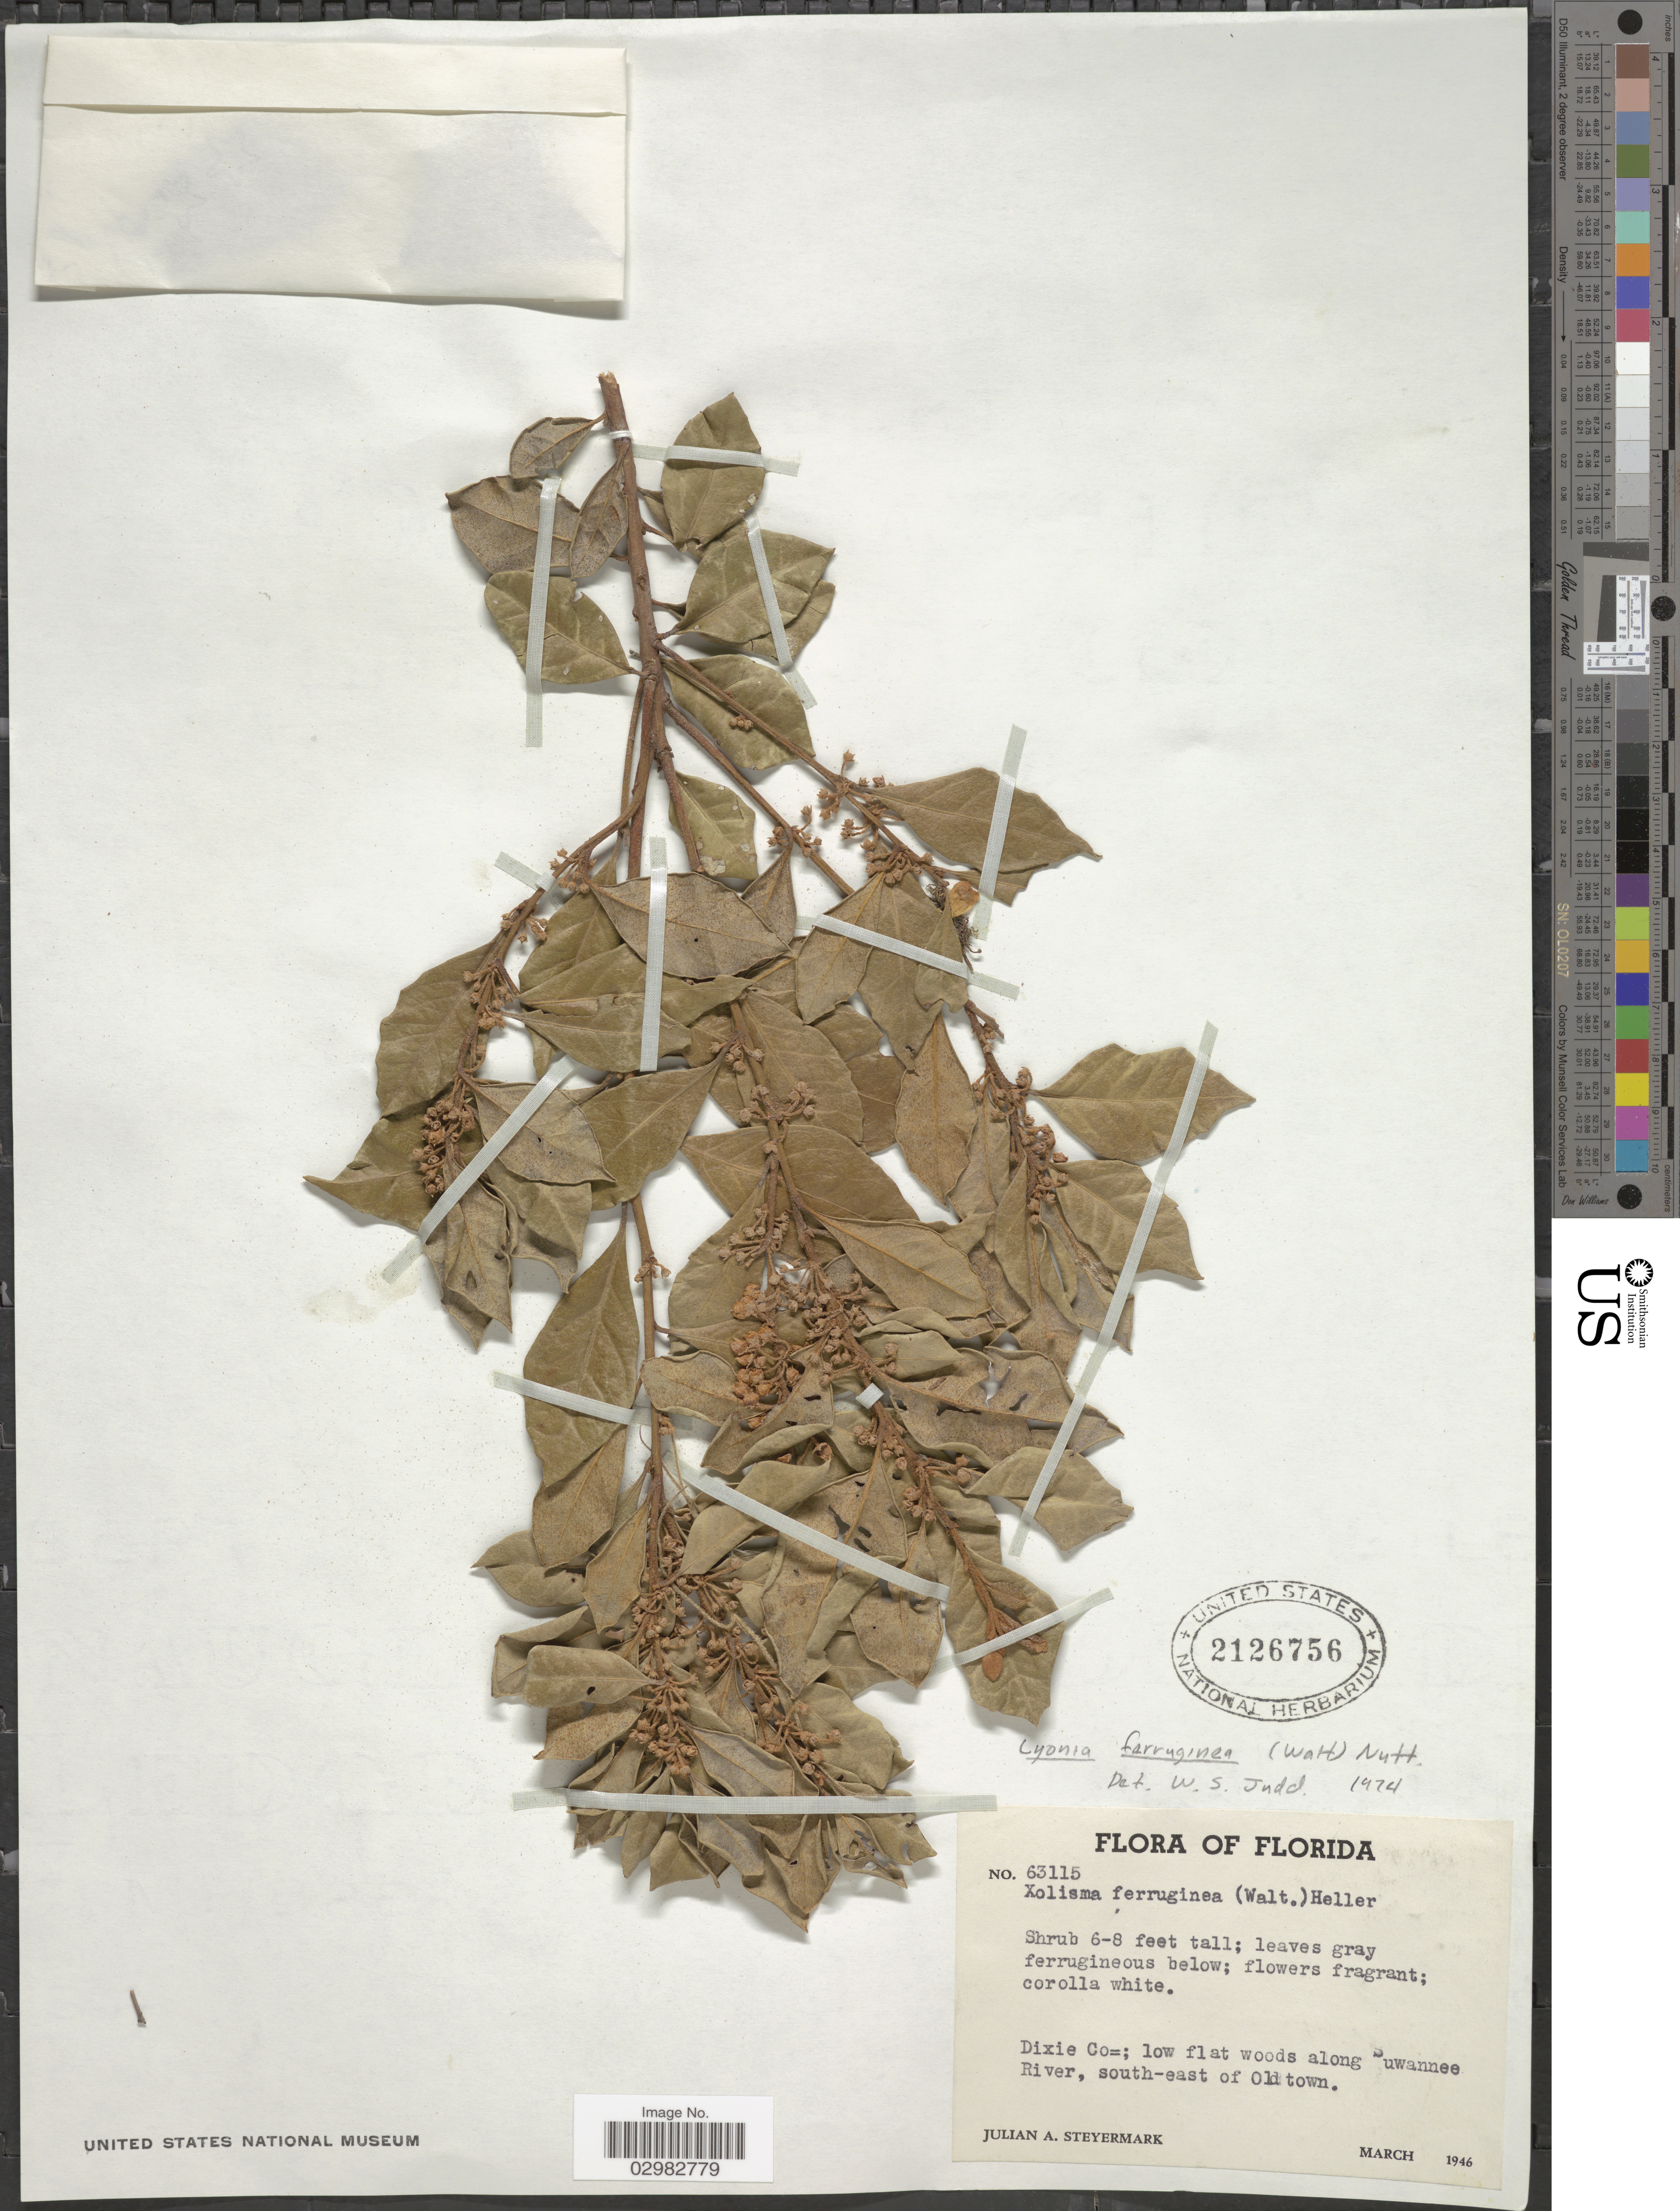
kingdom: Plantae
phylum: Tracheophyta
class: Magnoliopsida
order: Ericales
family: Ericaceae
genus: Lyonia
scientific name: Lyonia fruticosa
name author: (Michx.) G.S. Torr.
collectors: J. Steyermark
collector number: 63115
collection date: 1946-03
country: United States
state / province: Florida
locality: Dixie Co., low flat woods along Suwannee River, south-east of Oldtown.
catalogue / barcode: US 2126756